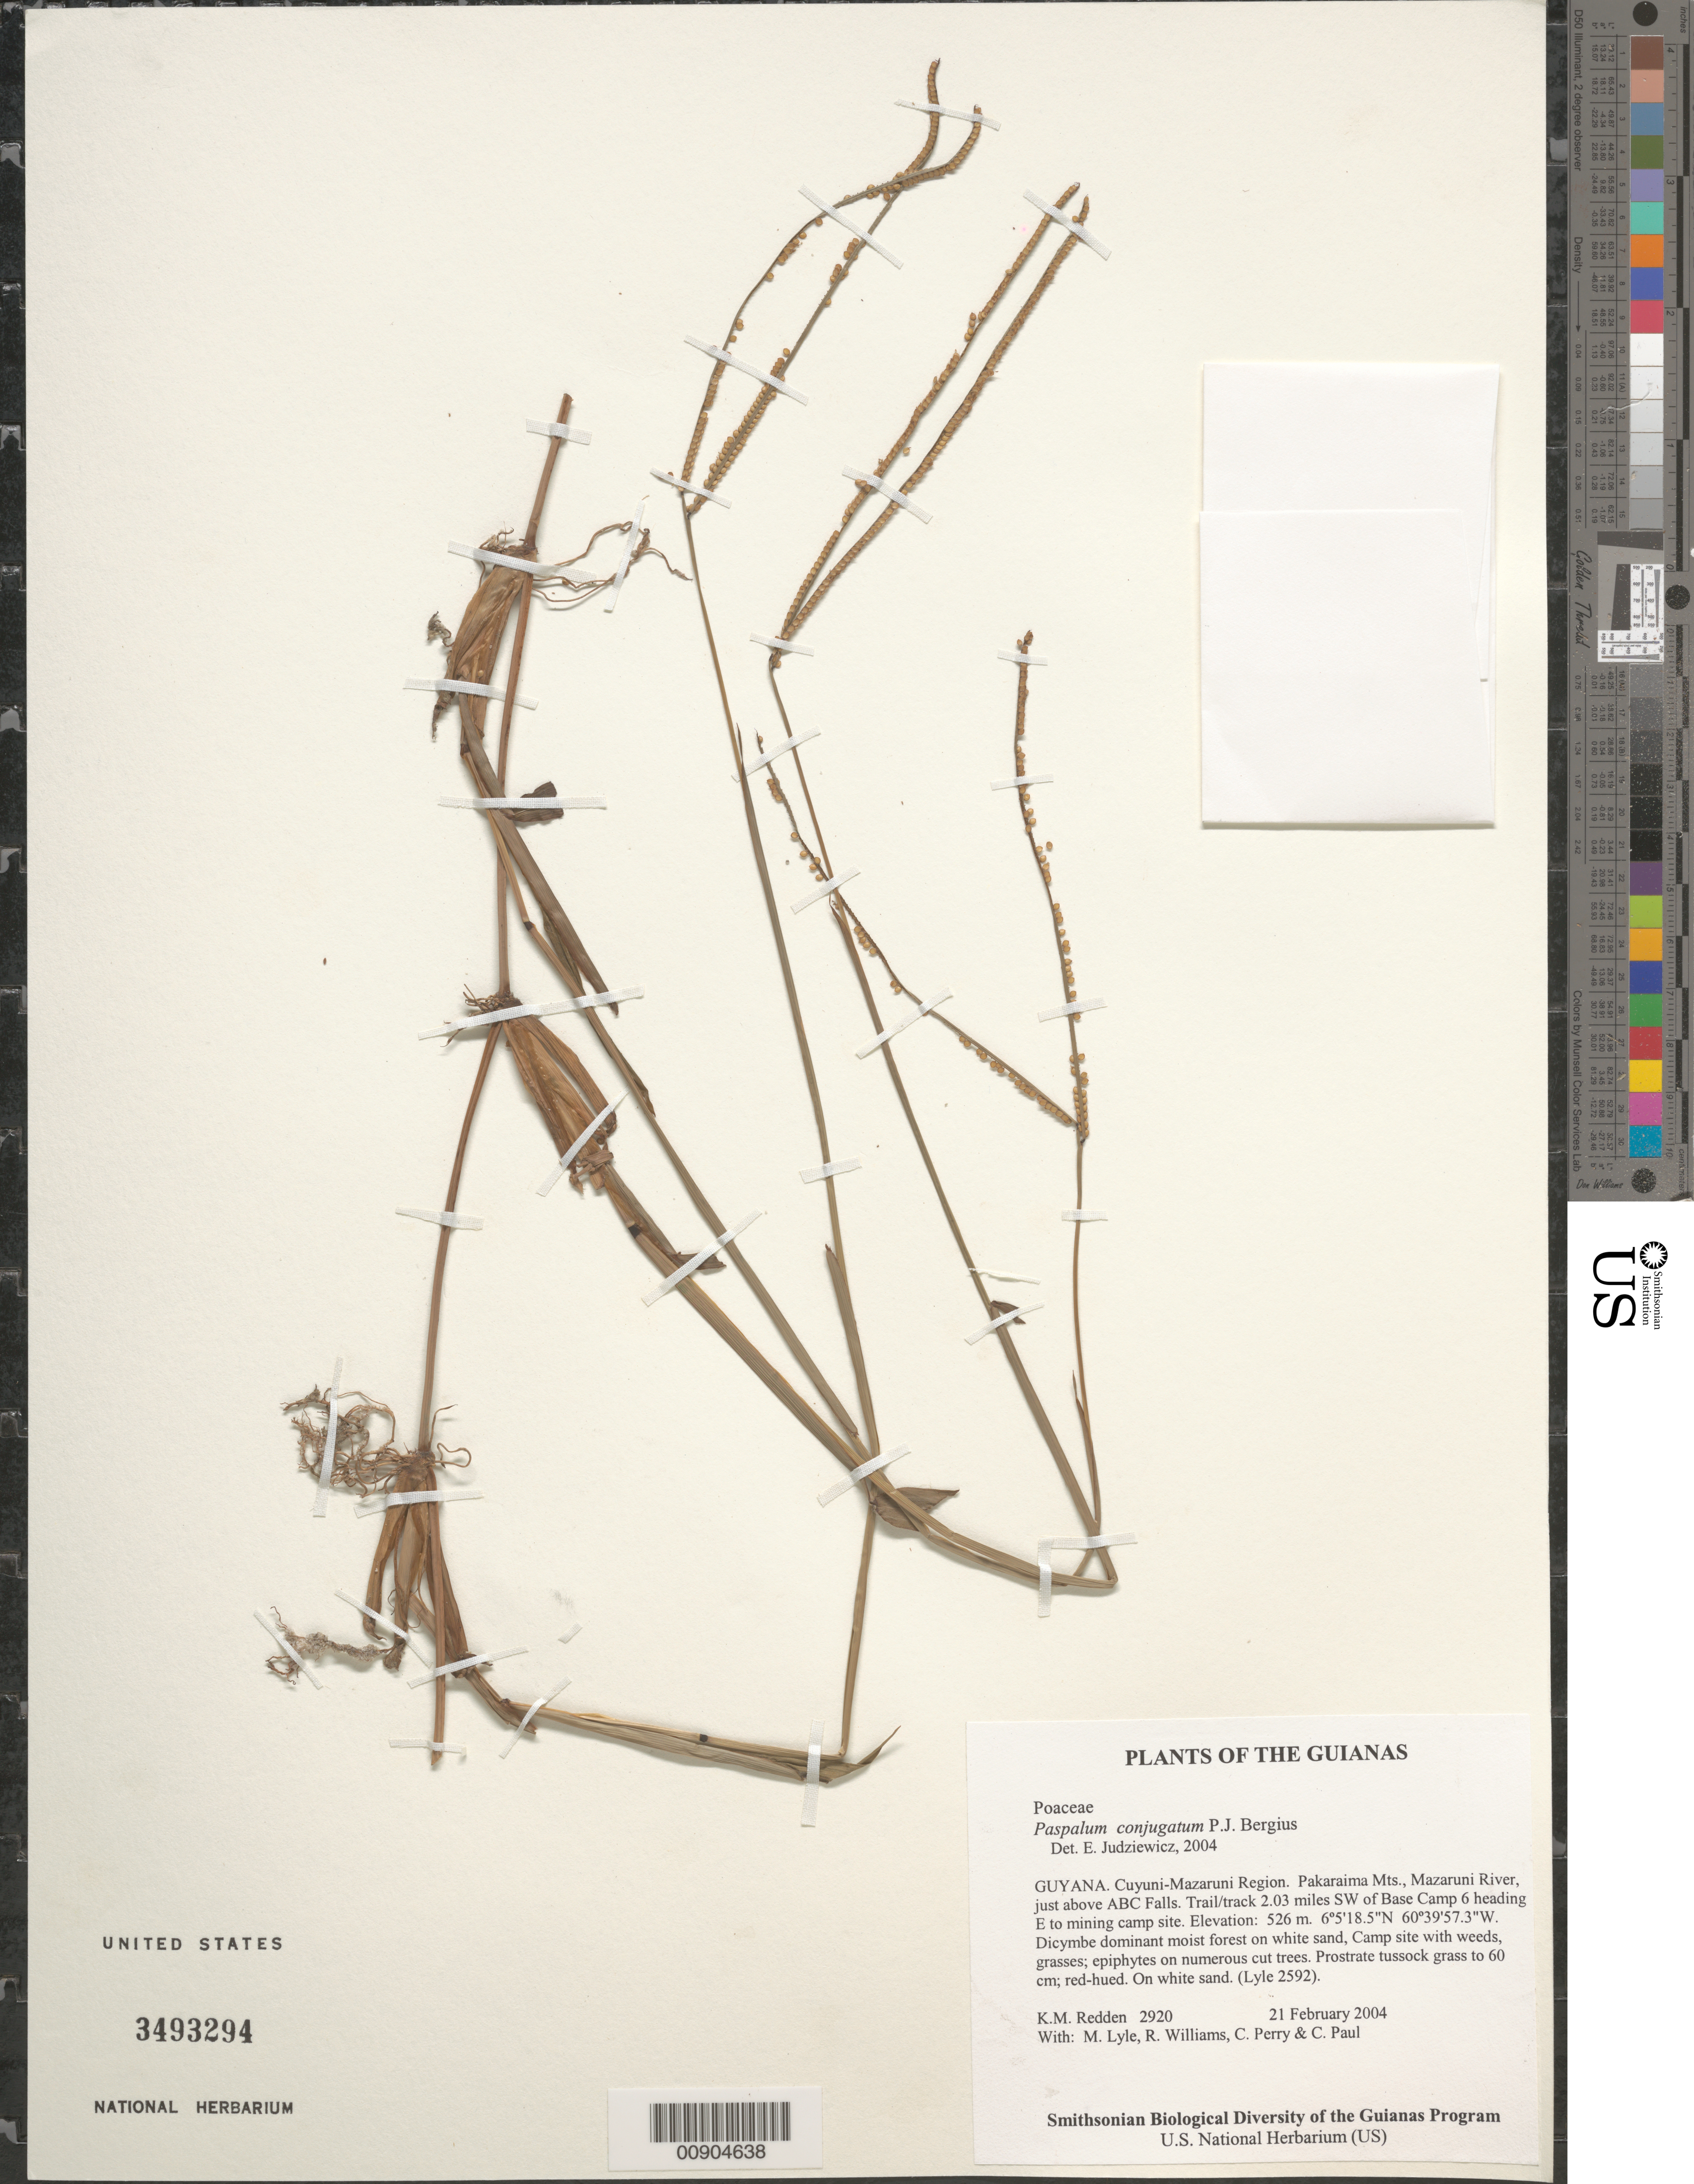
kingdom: Plantae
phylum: Tracheophyta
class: Liliopsida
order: Poales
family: Poaceae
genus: Paspalum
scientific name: Paspalum conjugatum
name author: P.J. Bergius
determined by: Judziewicz, E. J.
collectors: K. M. Redden, M. Lyle, R. Williams, C. Perry & C. Paul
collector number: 2920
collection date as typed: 21 February 2004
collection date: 2004-02-21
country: Guyana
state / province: Cuyuni-Mazaruni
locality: Pakaraima Mts., Mazaruni River, just above ABC Falls. Trail/track 2.03 miles SW of Base Camp 6 heading E to mining camp site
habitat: Dicymbe dominant moist forest on white sand. Camp site with weeds, grasses; epiphytes on numerous cut trees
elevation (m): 526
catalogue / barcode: US 3493294